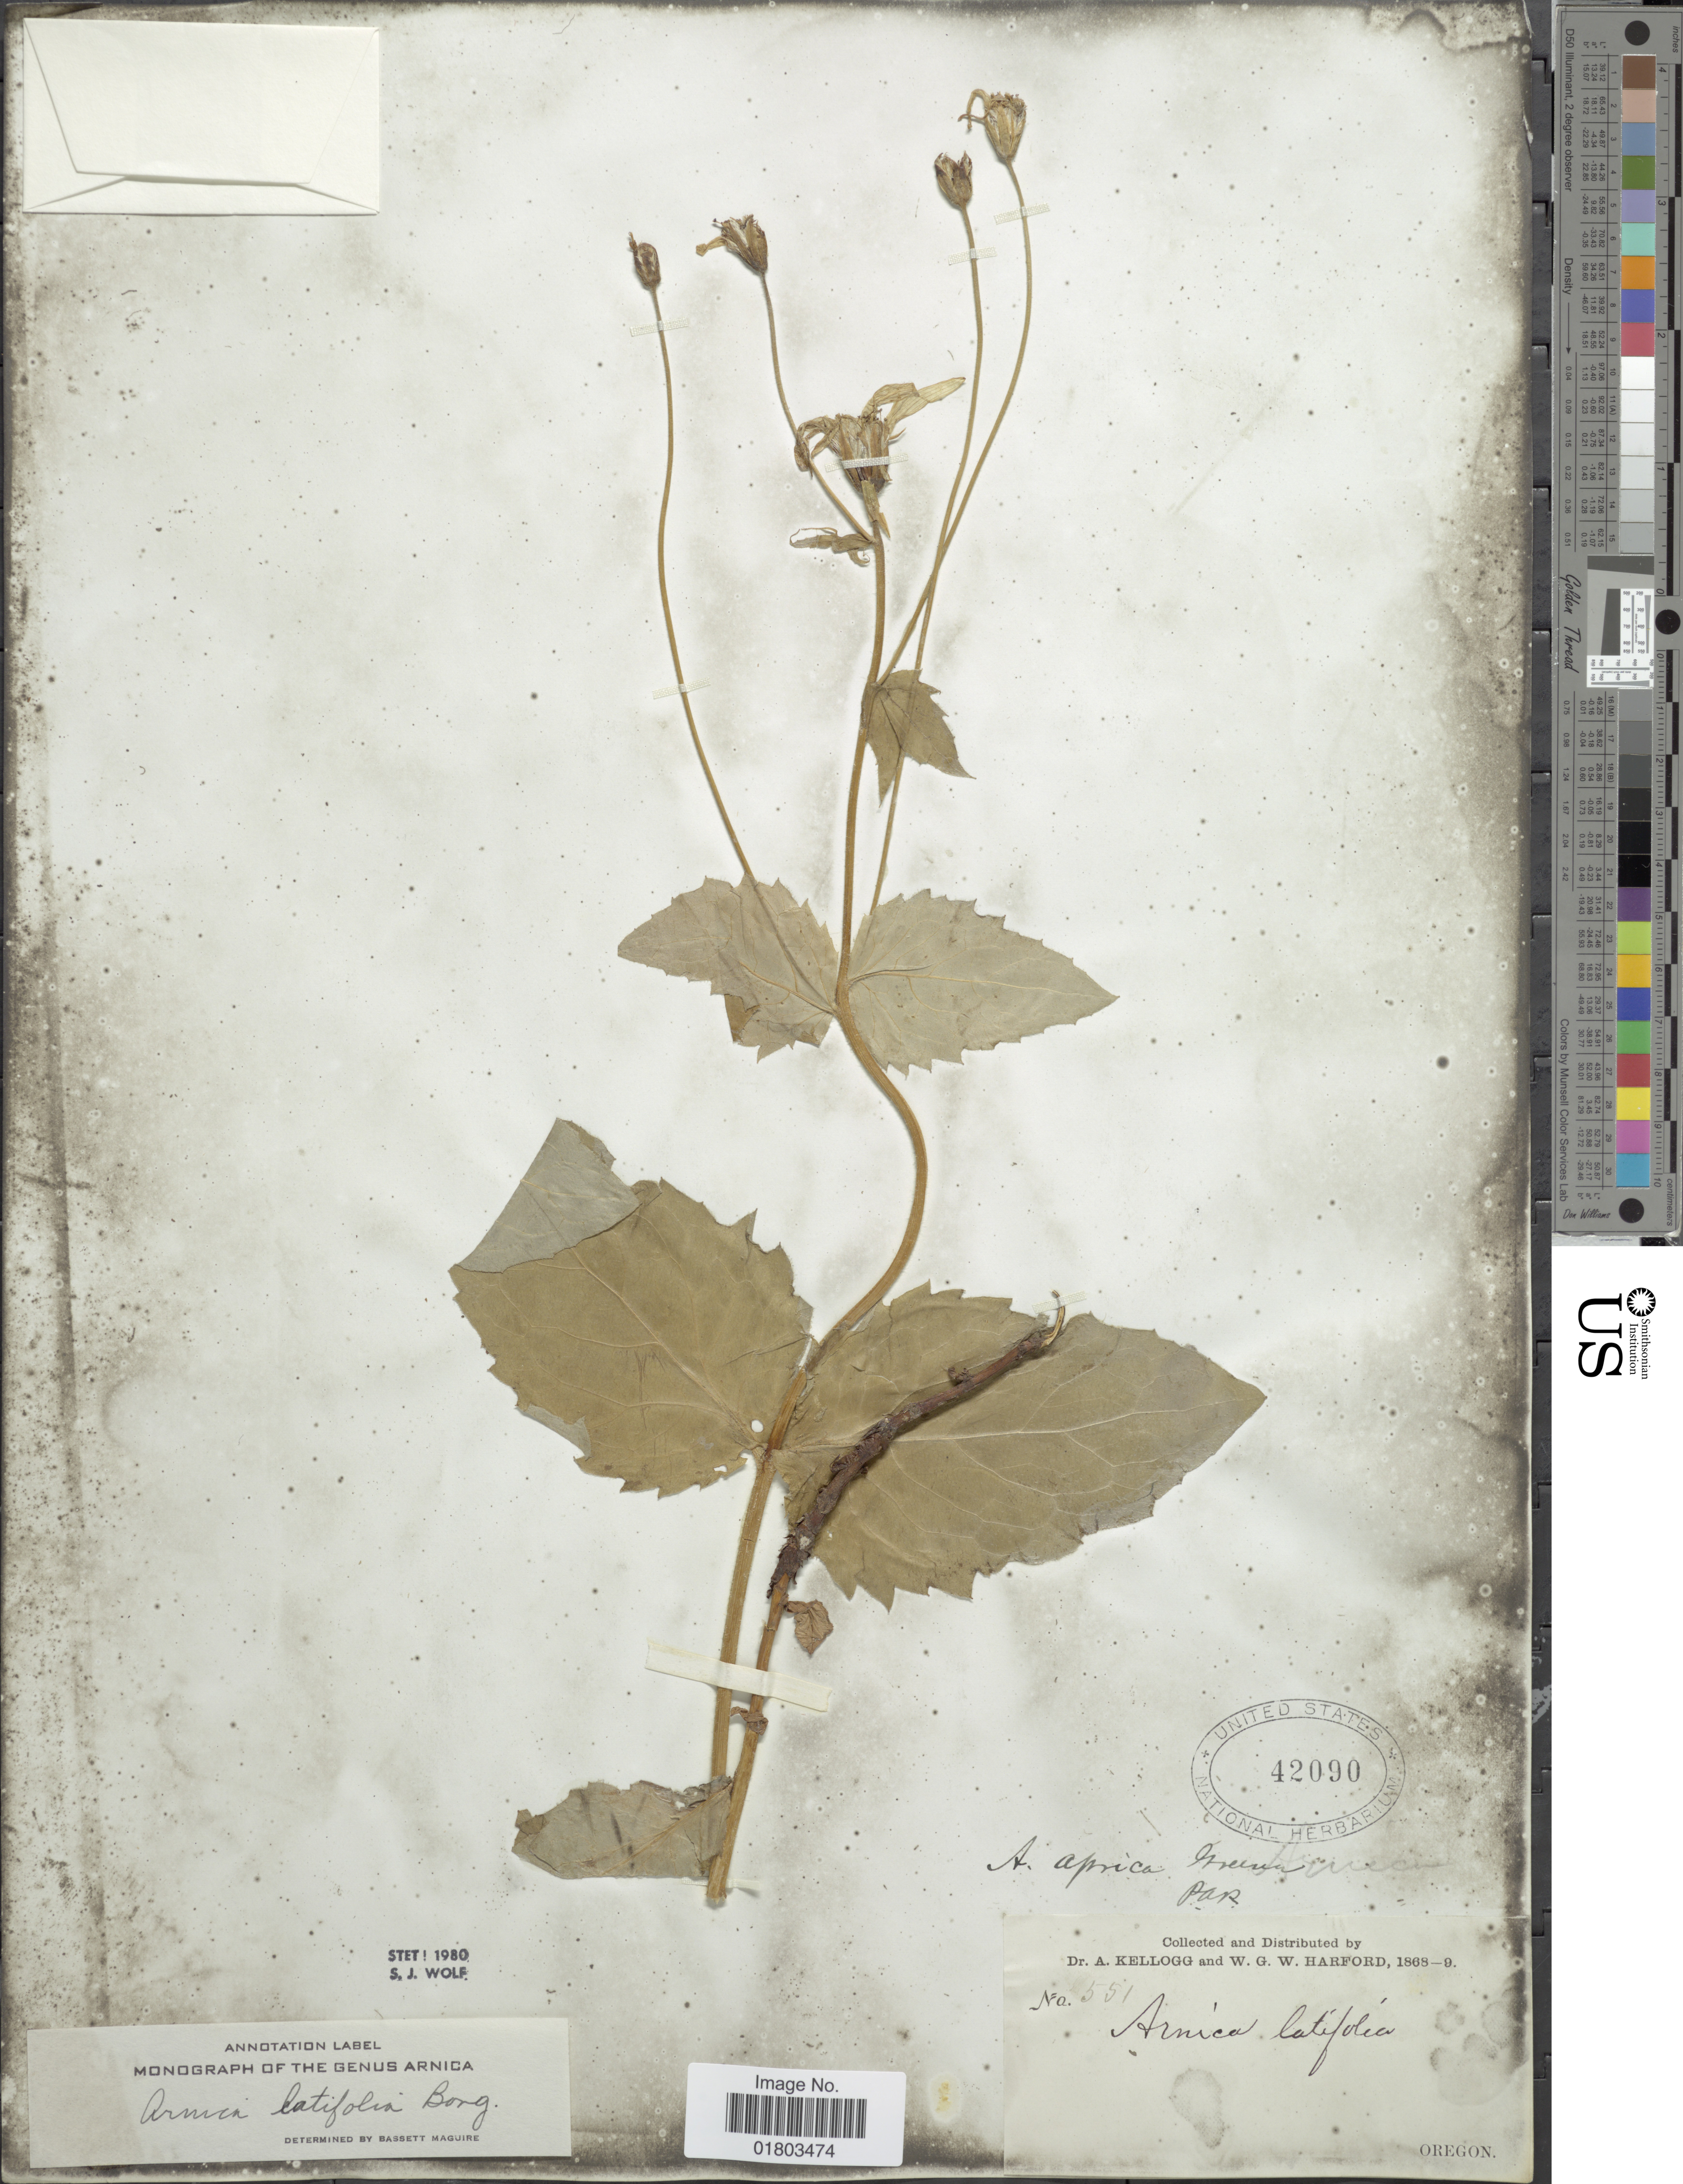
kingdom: Plantae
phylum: Tracheophyta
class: Magnoliopsida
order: Asterales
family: Asteraceae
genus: Arnica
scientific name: Arnica latifolia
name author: Bong.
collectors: A. Kellogg & W. G. W. Harford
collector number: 551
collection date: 1868/1869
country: United States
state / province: Oregon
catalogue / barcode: US 42090